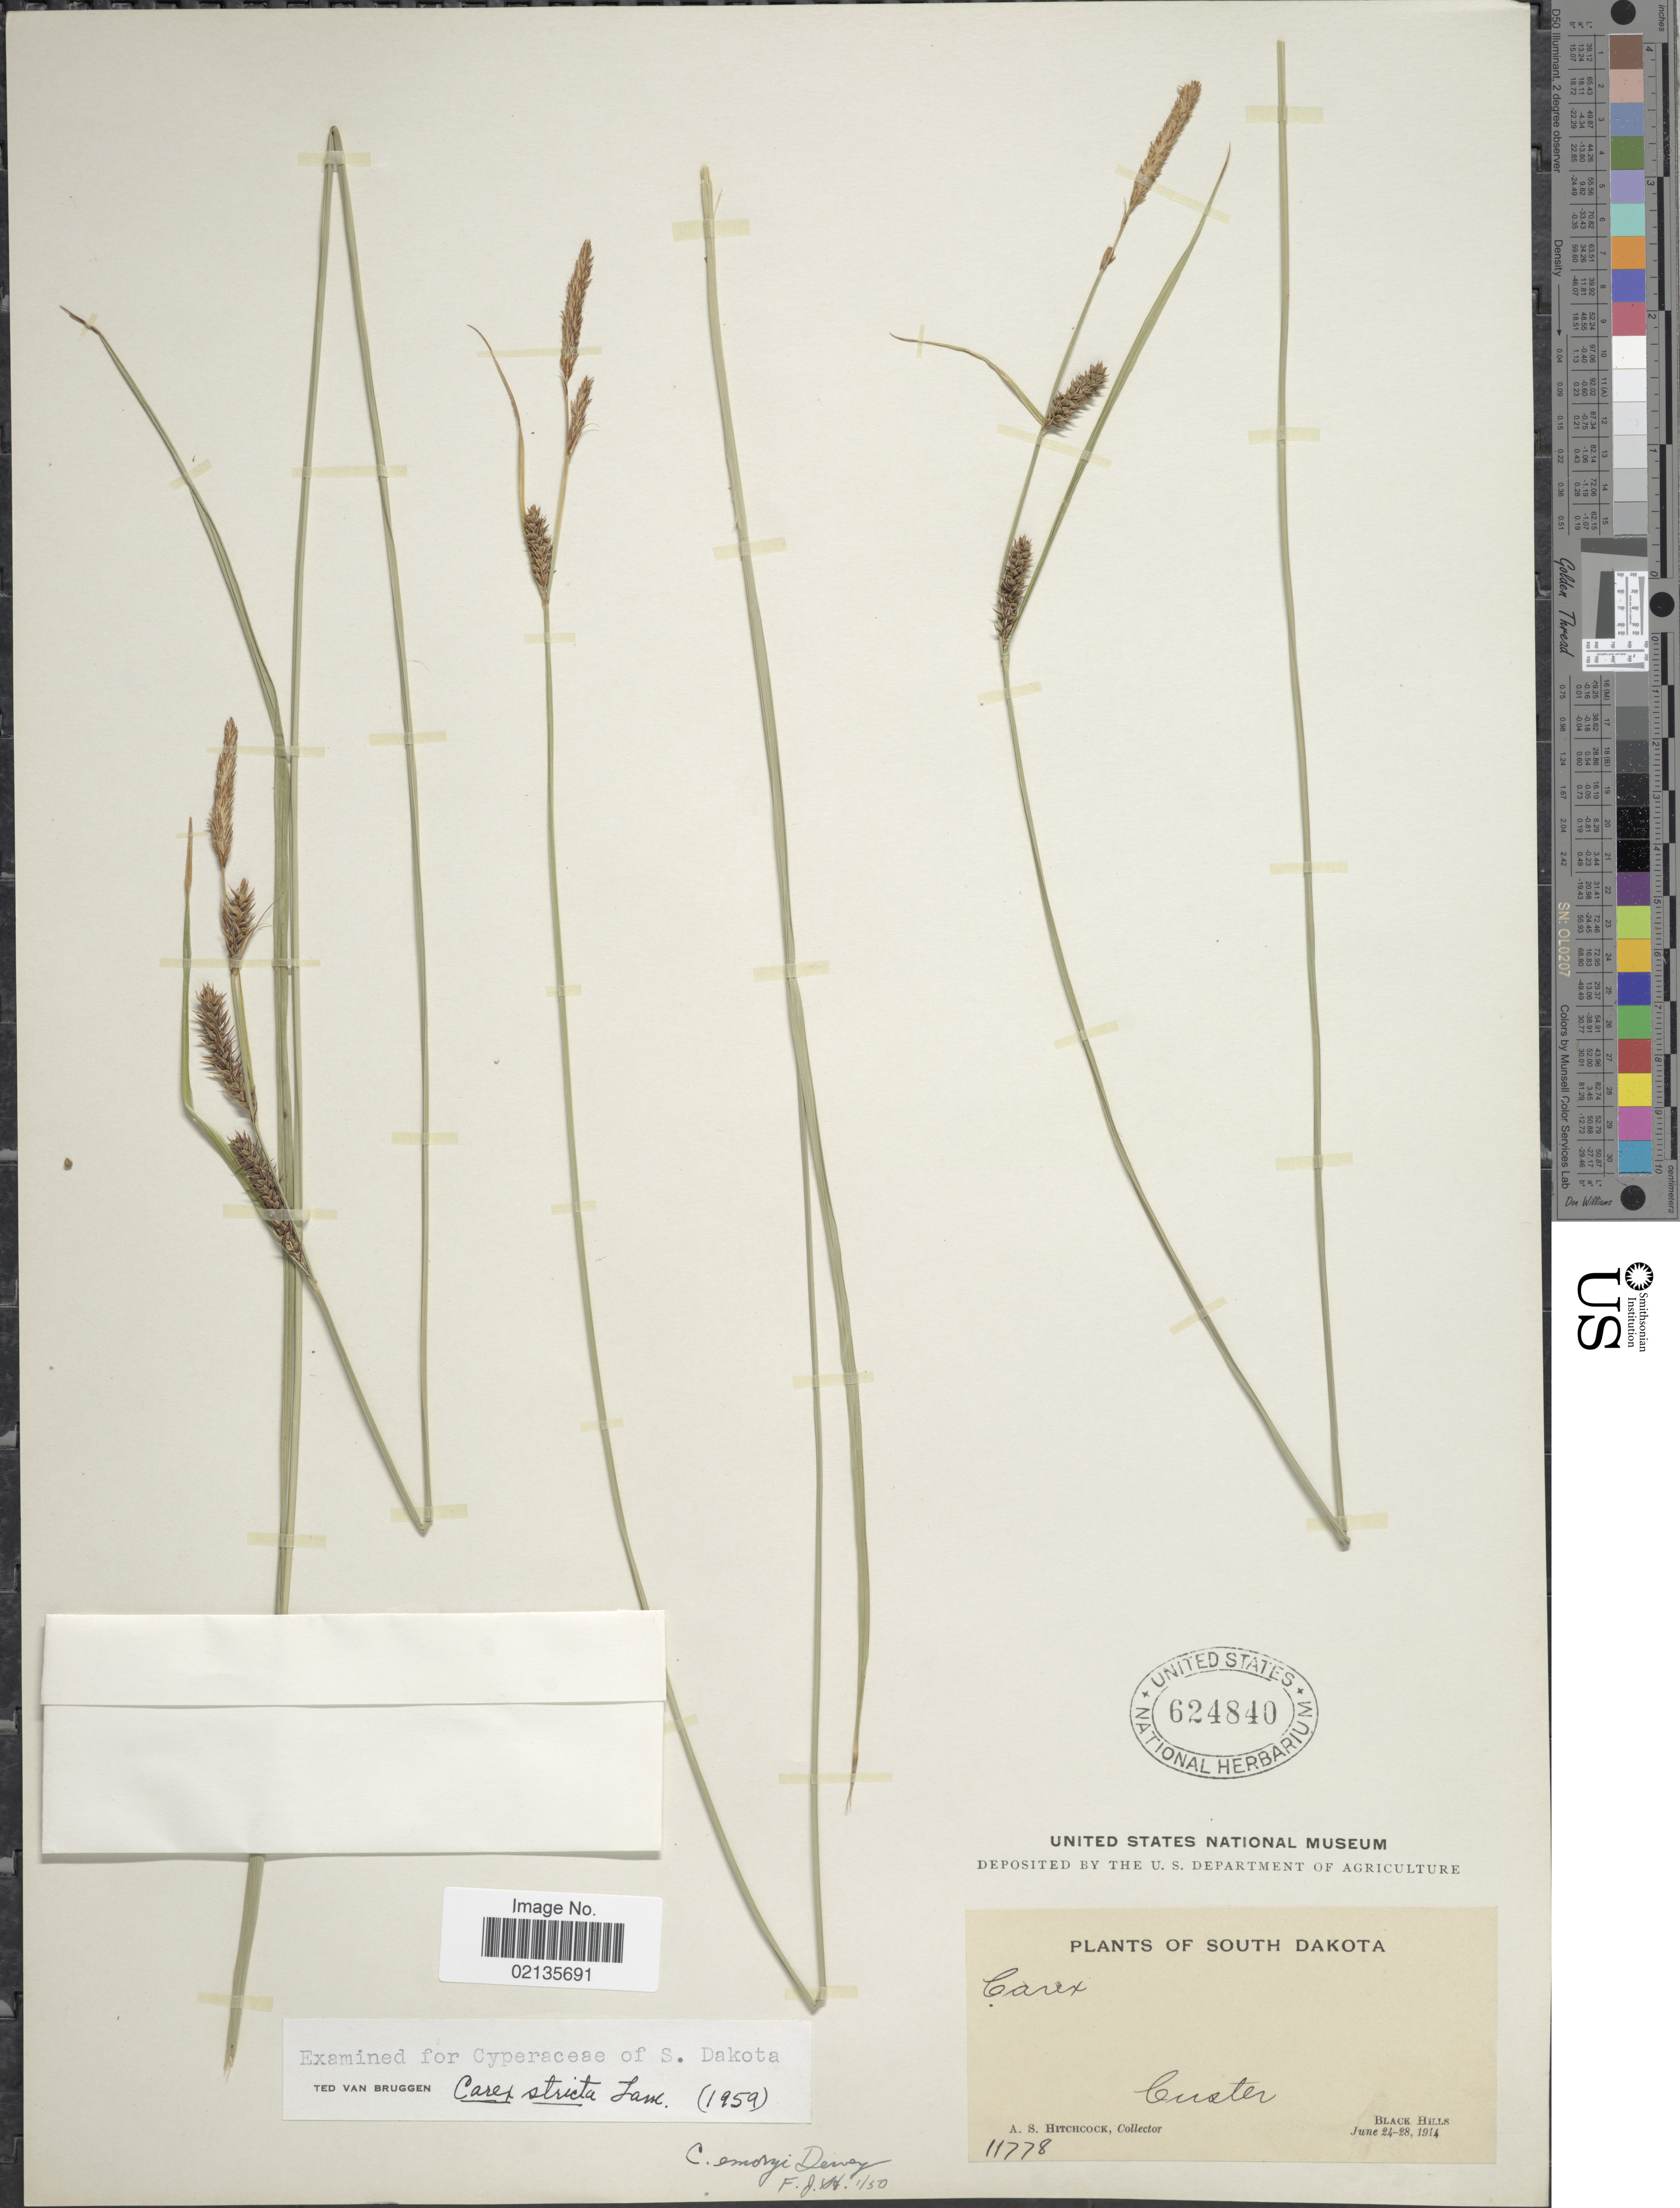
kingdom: Plantae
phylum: Tracheophyta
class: Liliopsida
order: Poales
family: Cyperaceae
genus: Carex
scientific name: Carex stricta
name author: Lam.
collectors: A. S. Hitchcock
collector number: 11778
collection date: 1914-06-24/1914-06-28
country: United States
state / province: South Dakota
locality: Custer, Black Hills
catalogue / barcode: US 624840